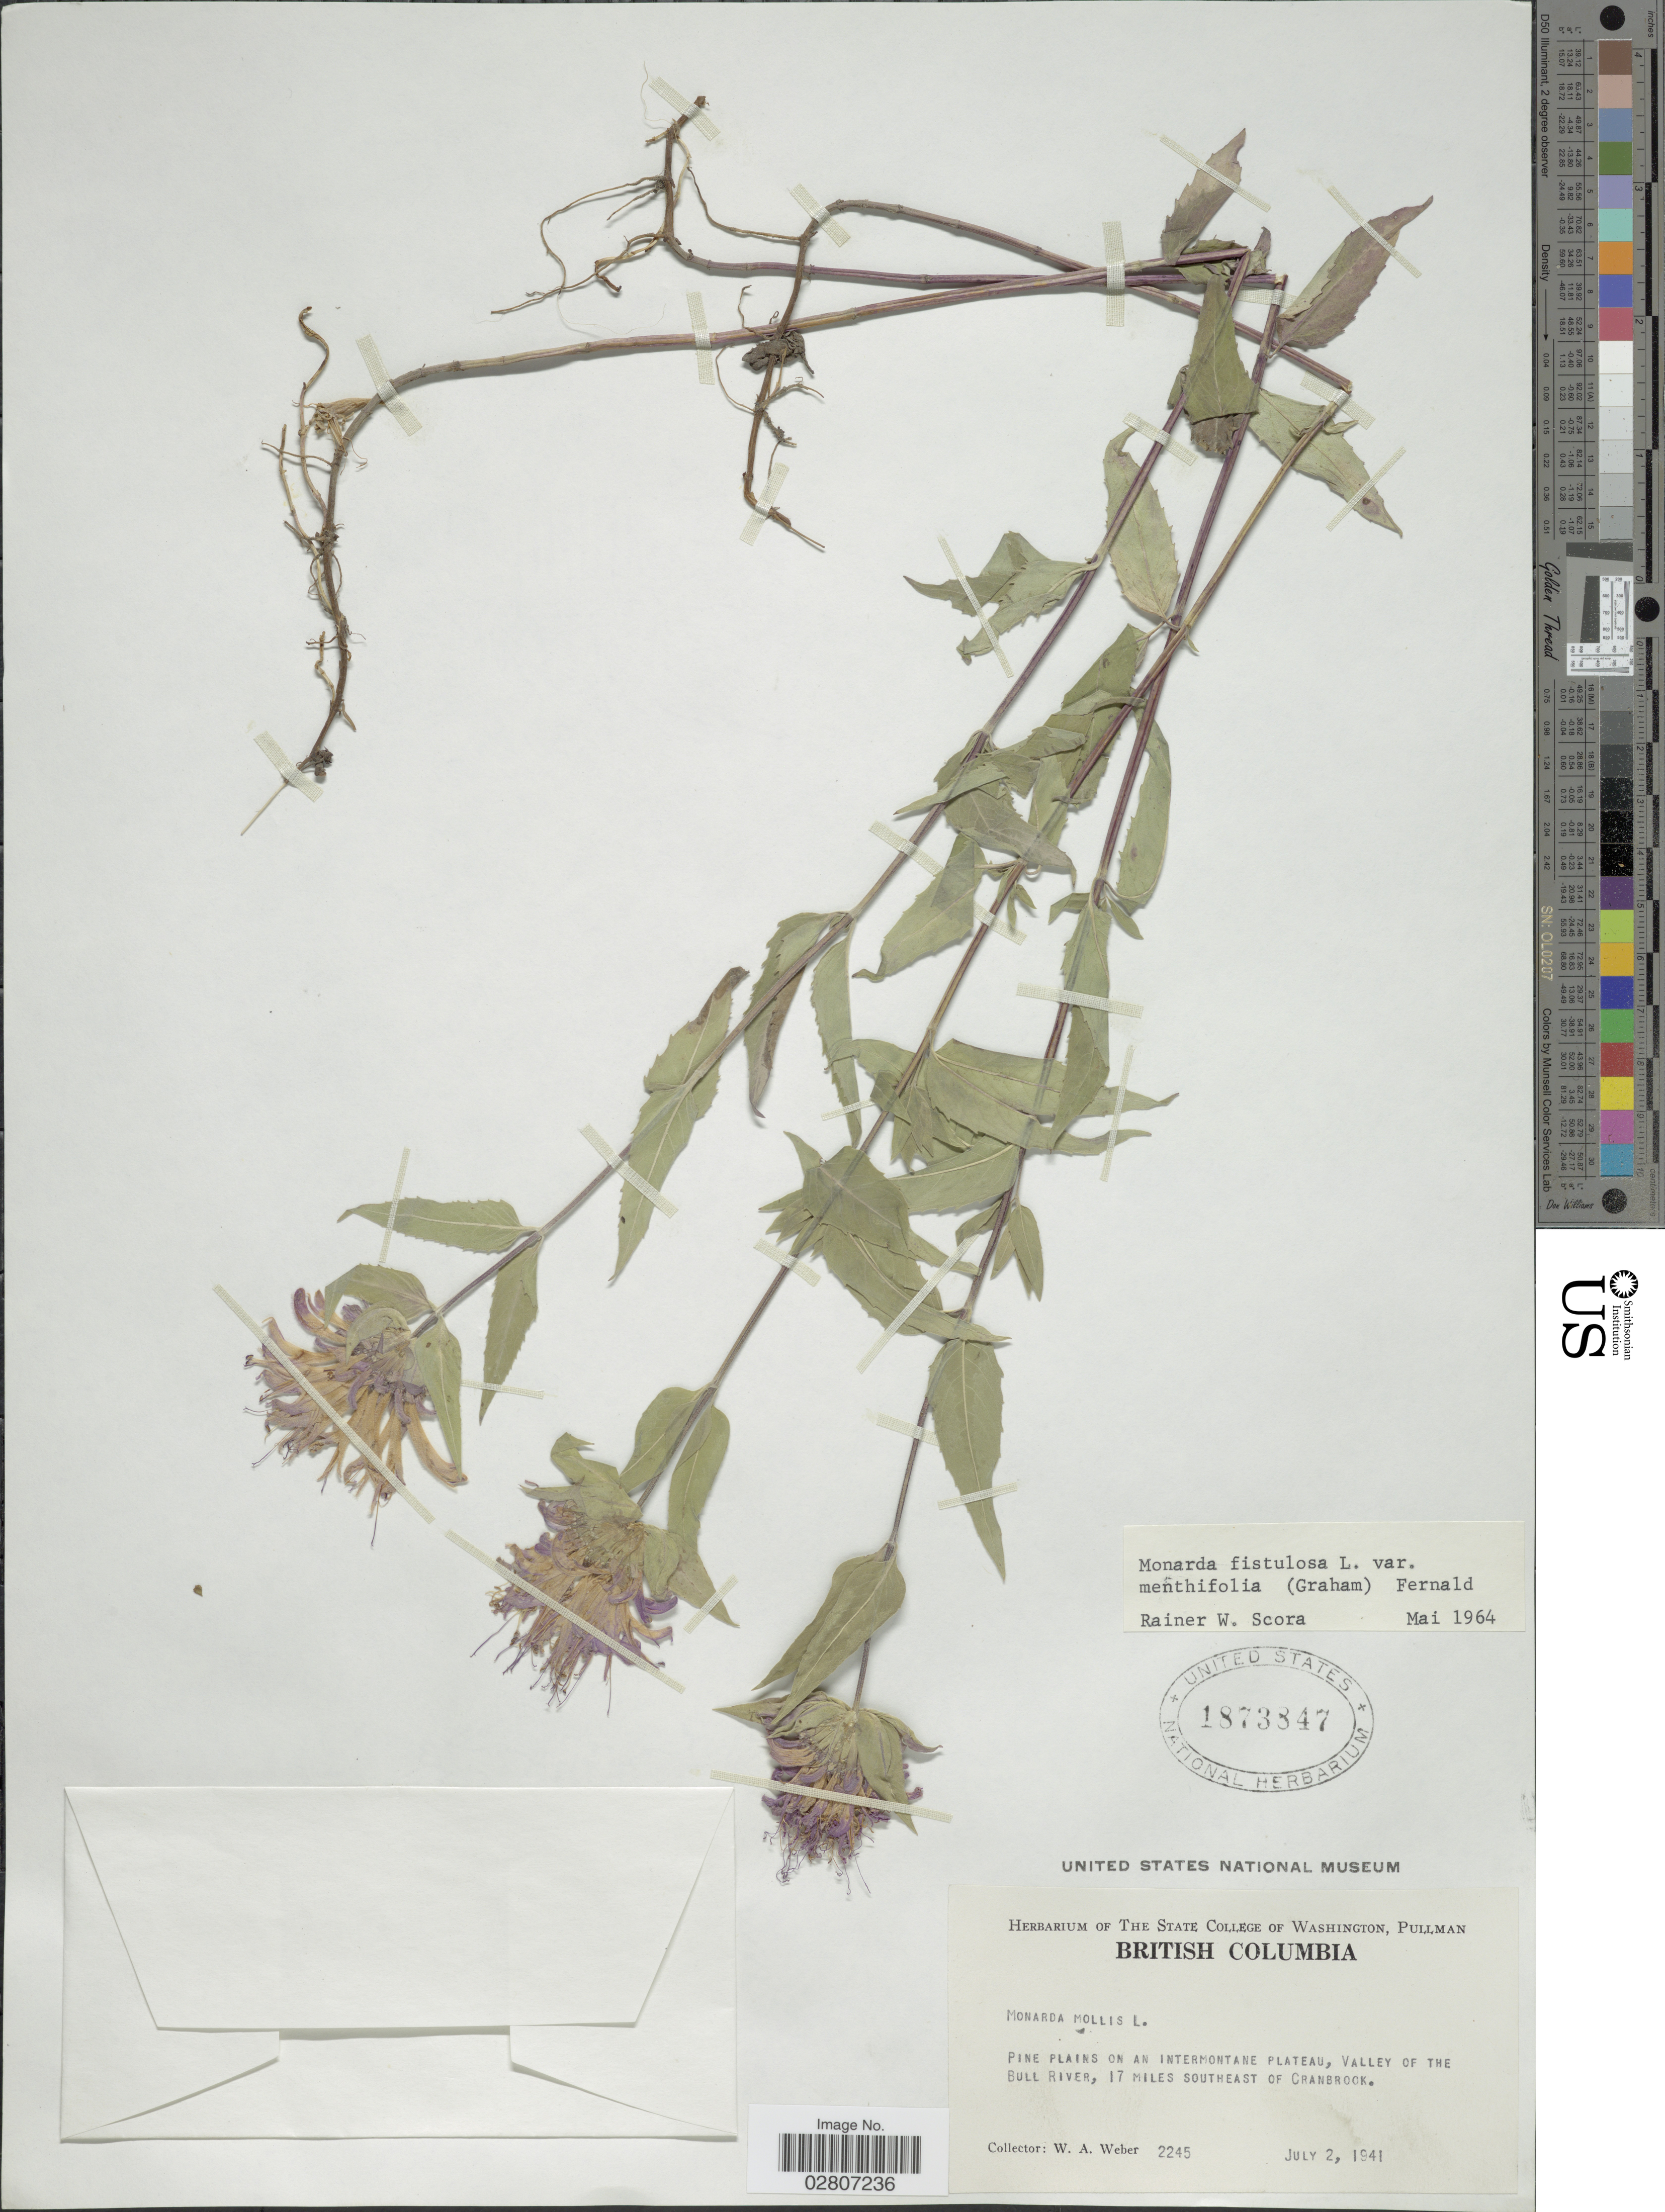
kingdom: Plantae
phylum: Tracheophyta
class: Magnoliopsida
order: Lamiales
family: Lamiaceae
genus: Monarda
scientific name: Monarda fistulosa var. menthifolia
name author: (Graham) Fernald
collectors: W. A. Weber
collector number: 2245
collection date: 1941-07-02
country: Canada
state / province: British Columbia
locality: Pine plains on an intermontane plateau, Valley of the Bull River, 17 Miles Southeast of Cranbrook.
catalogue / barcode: US 1873847